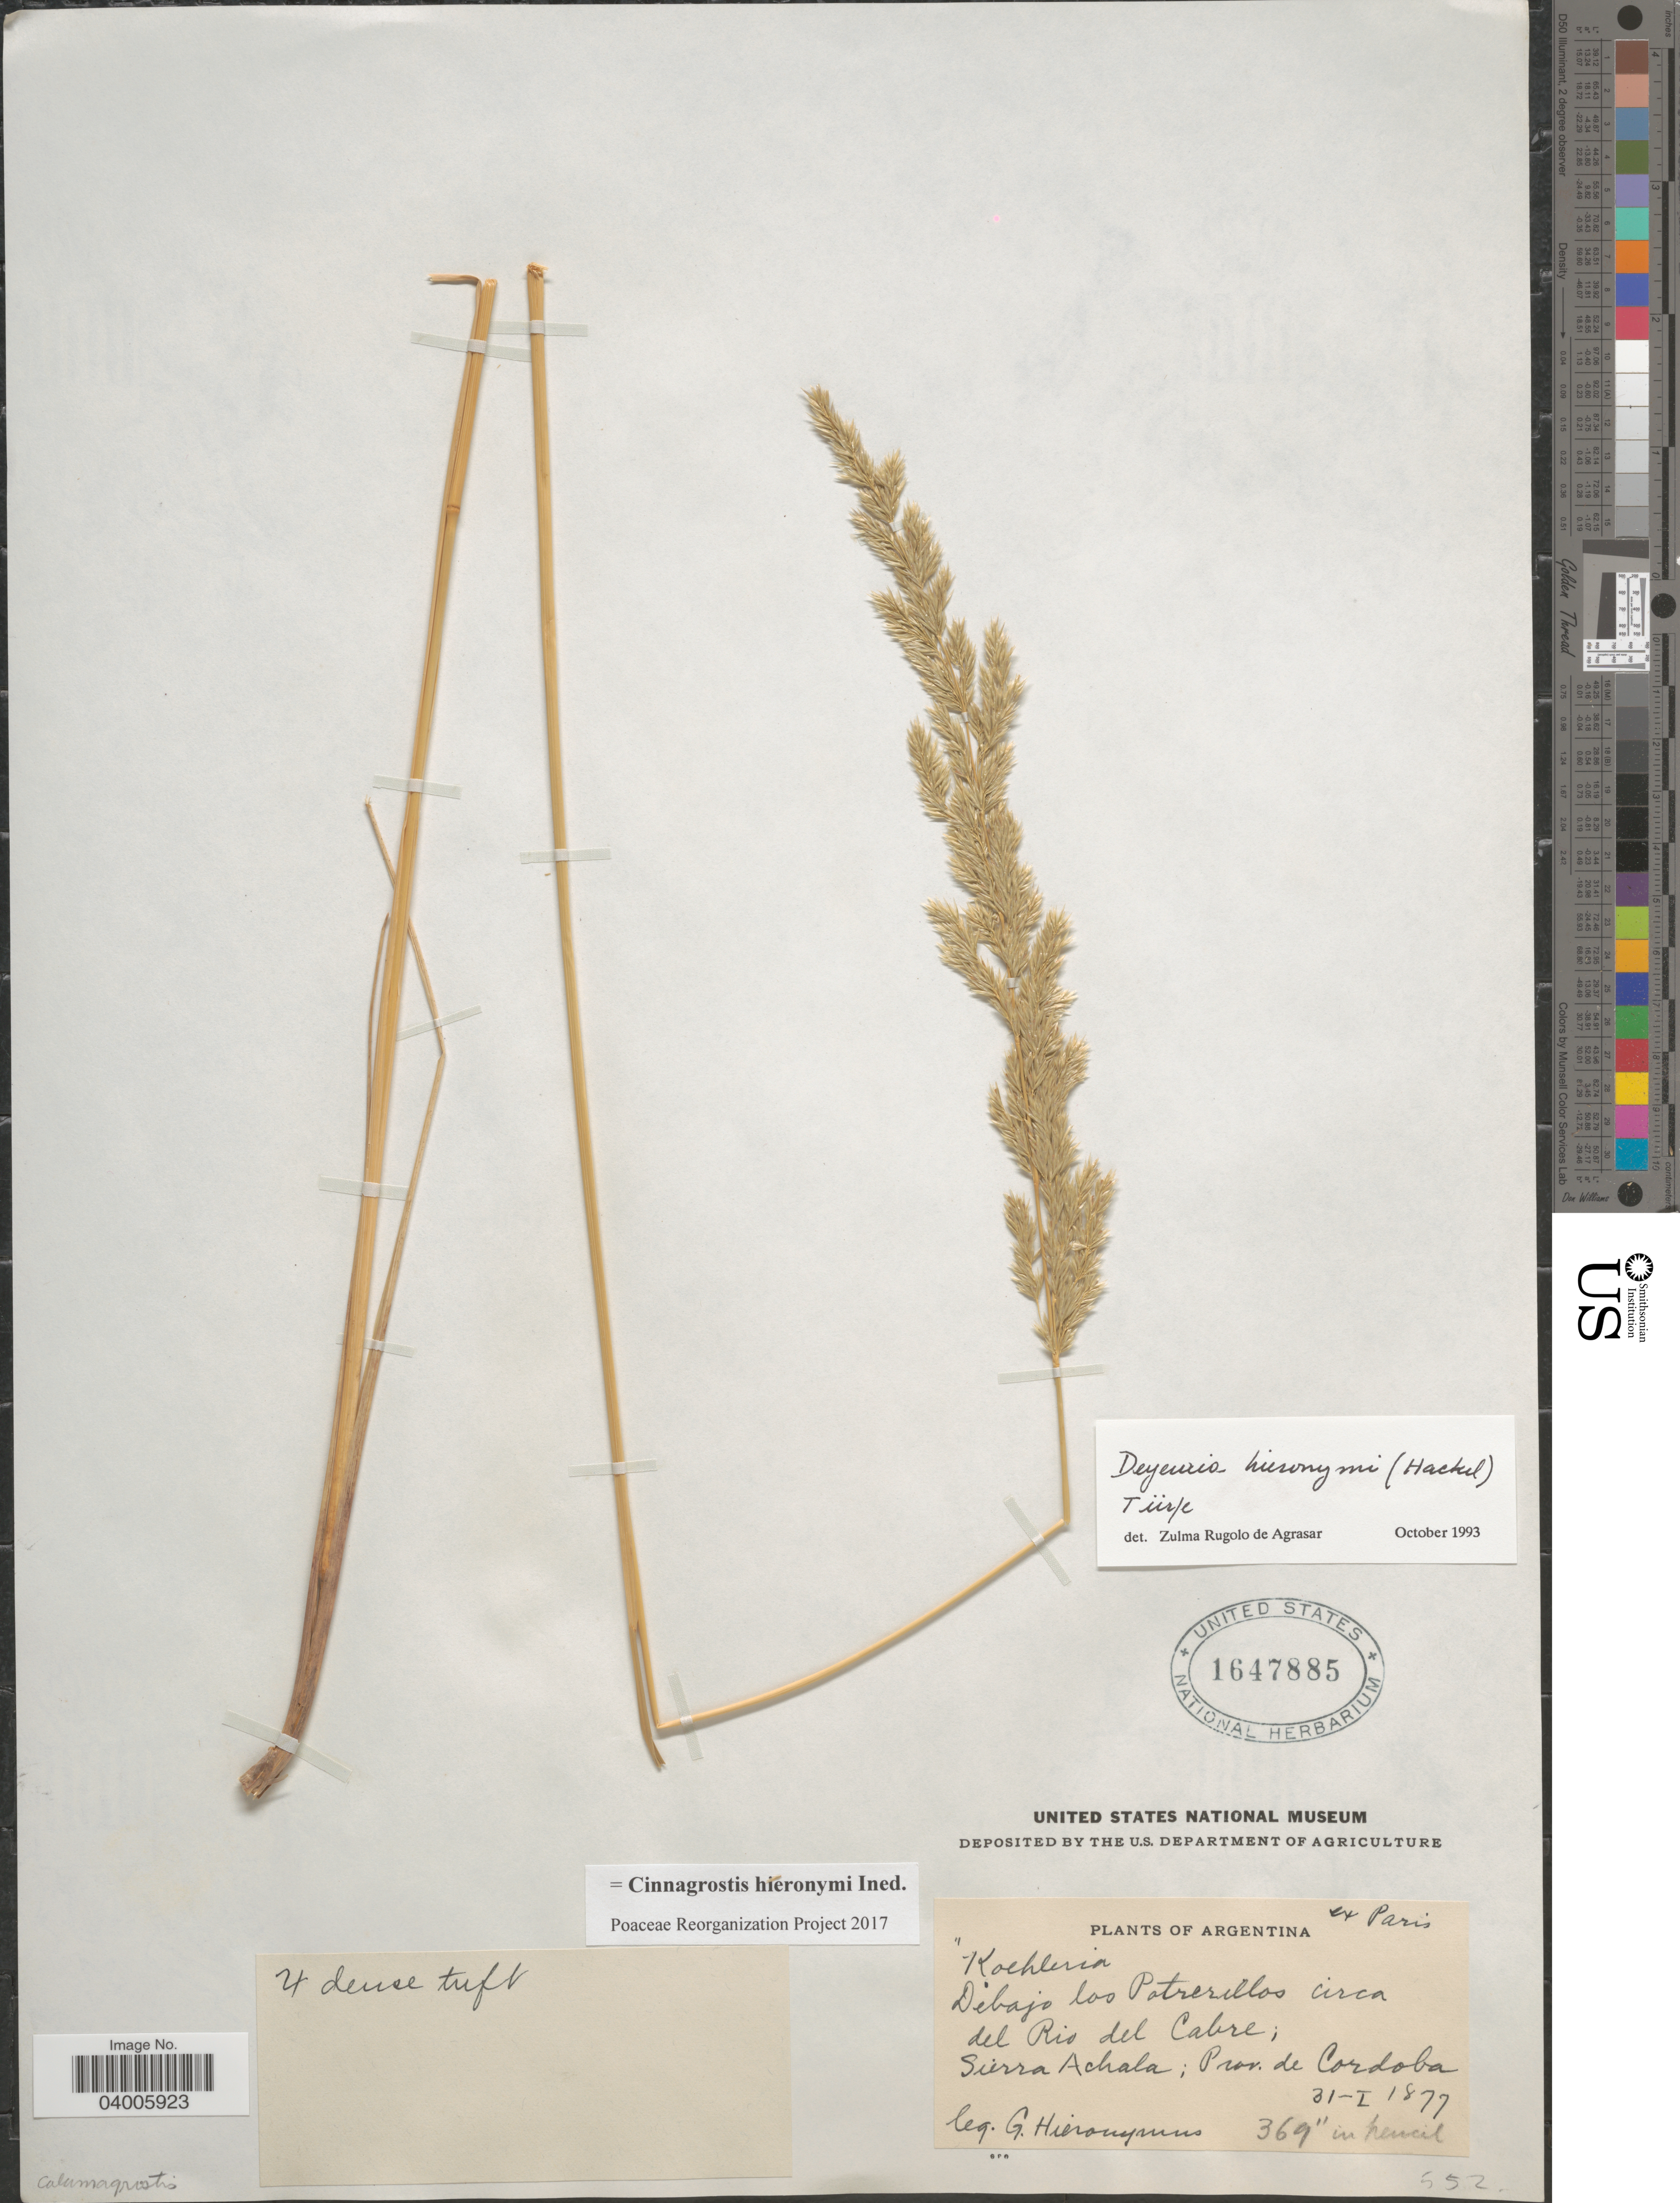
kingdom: Plantae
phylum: Tracheophyta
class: Liliopsida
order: Poales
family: Poaceae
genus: Cinnagrostis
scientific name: Cinnagrostis hieronymi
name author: (Hack.) P.M. Peterson et al.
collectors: G. H. Hieronymus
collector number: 369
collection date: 1877-01-31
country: Argentina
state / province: Cordoba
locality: Debajo los Potrerillos circa del Rio del cabre; Sierra Achala.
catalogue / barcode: US 1647885